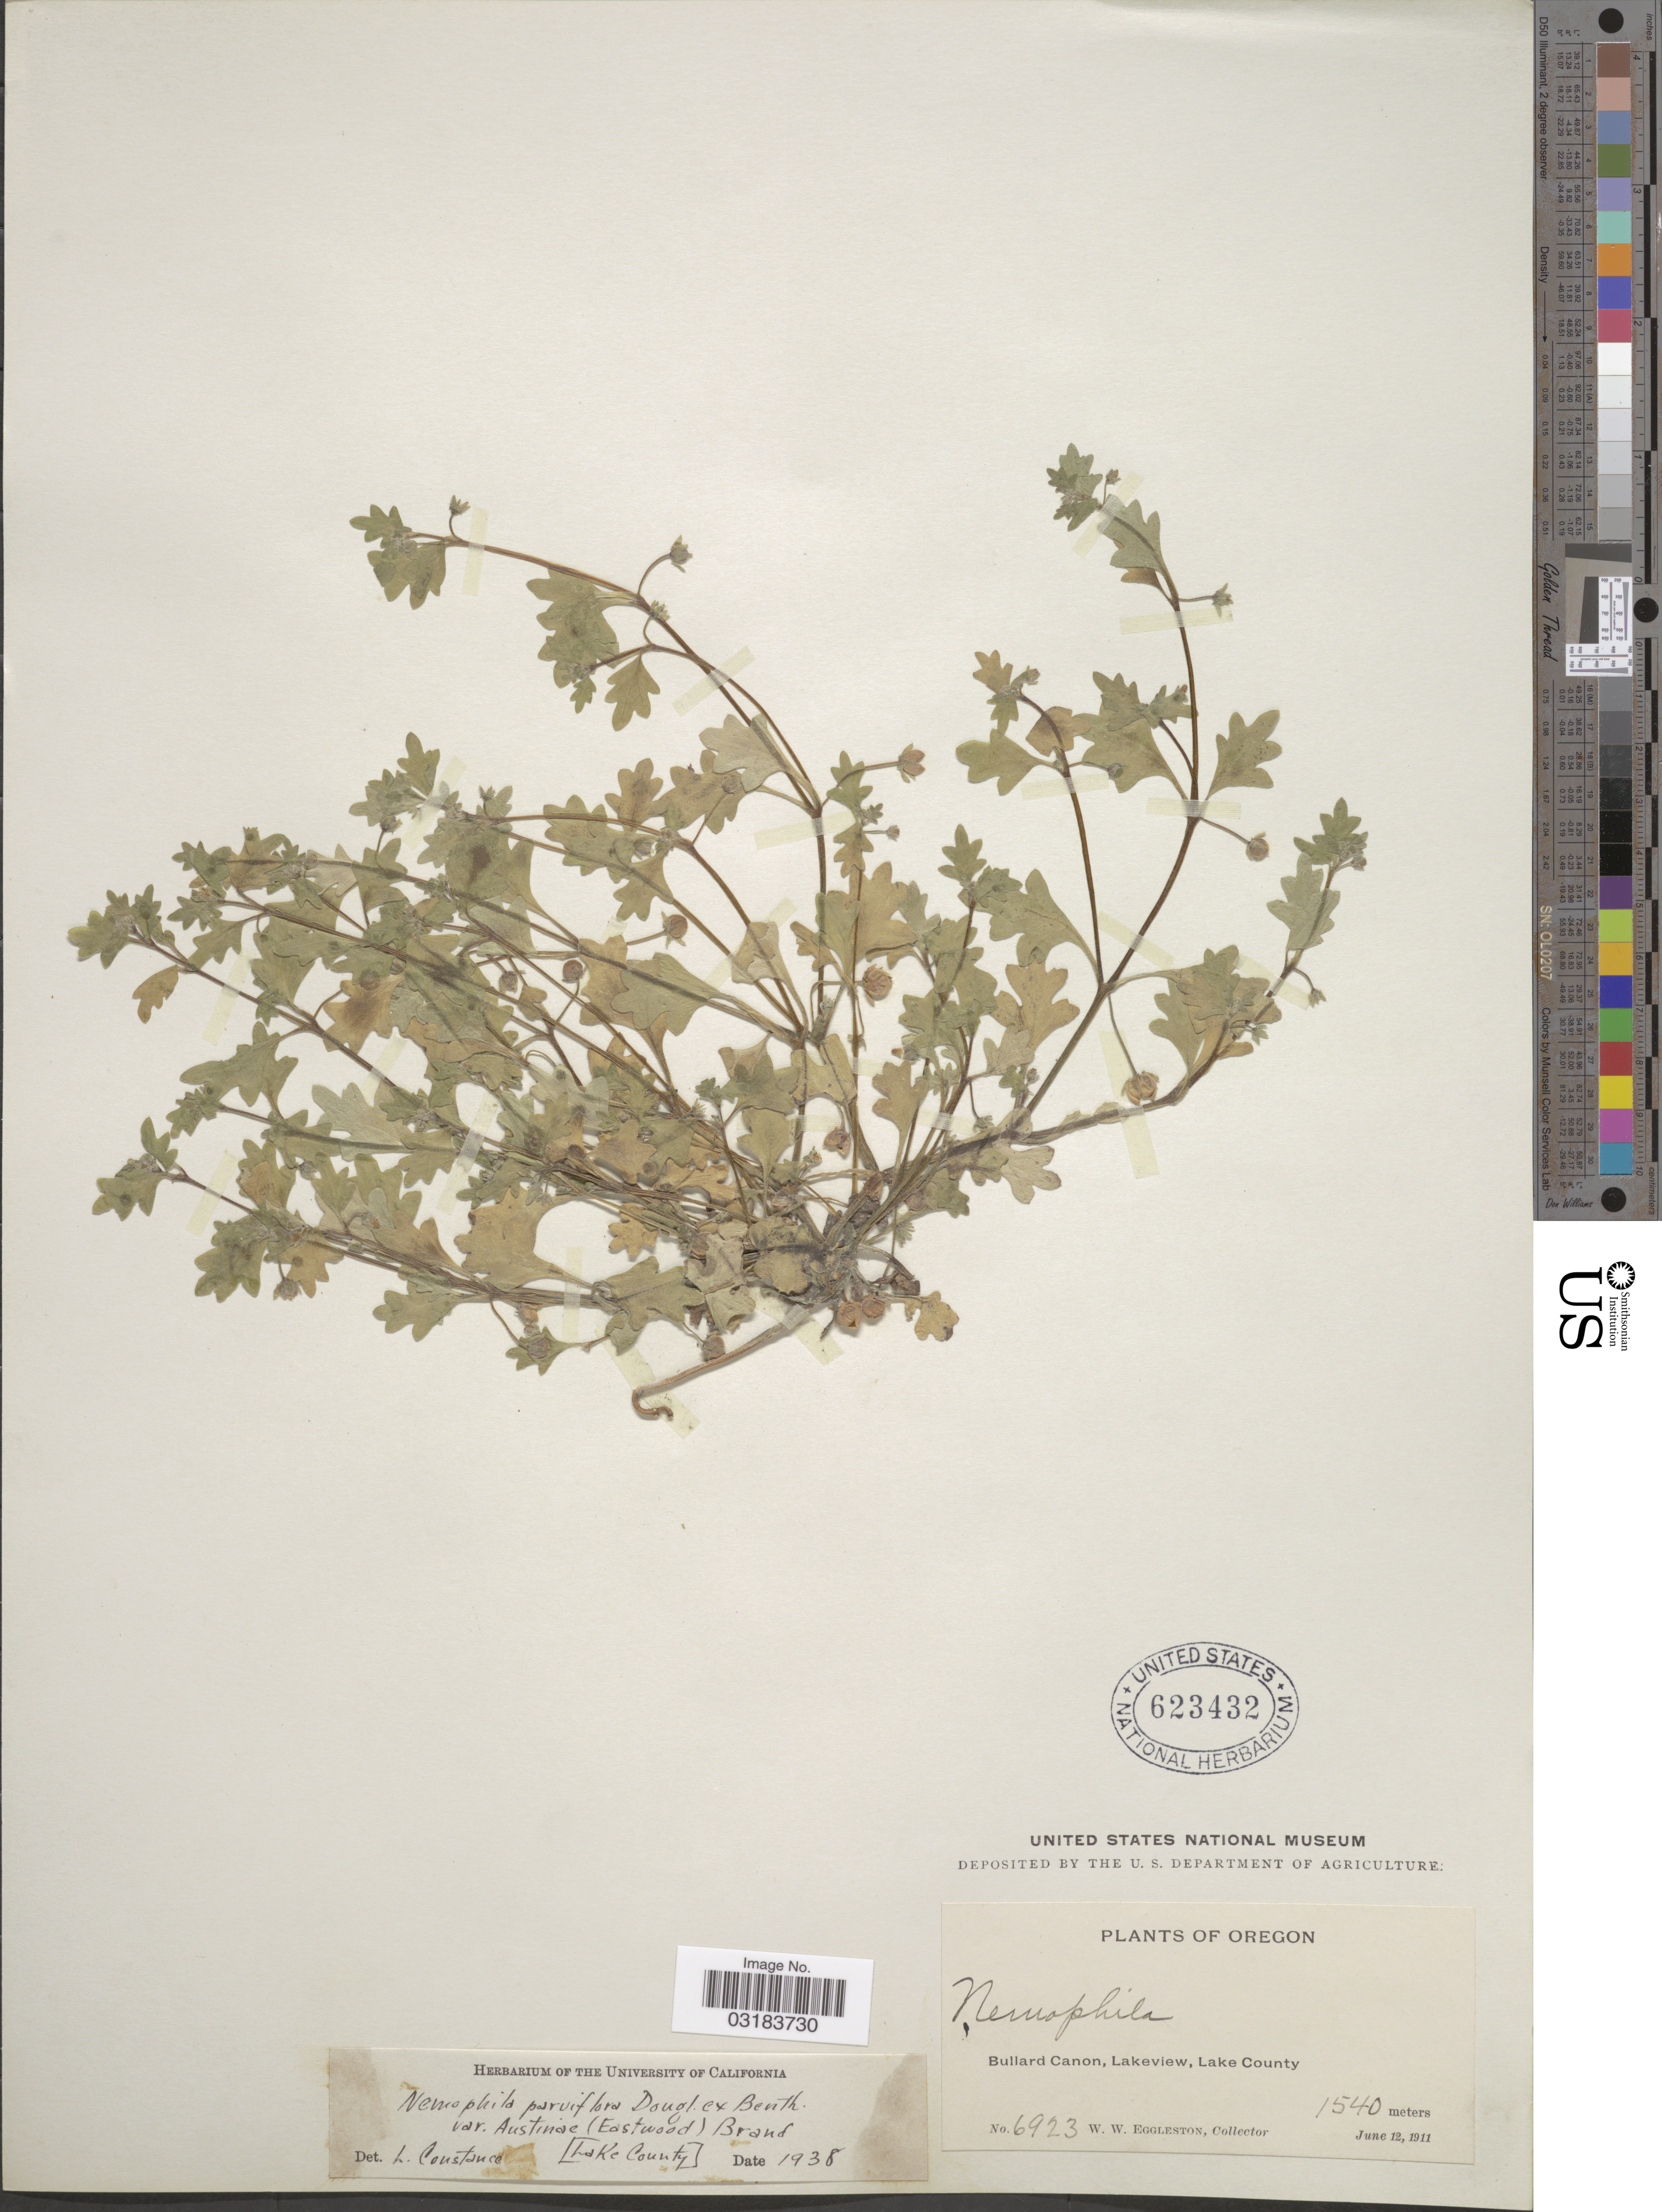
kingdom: Plantae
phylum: Tracheophyta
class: Magnoliopsida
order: Boraginales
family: Hydrophyllaceae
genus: Nemophila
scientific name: Nemophila parviflora var. austiniae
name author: (Eastw.) Brand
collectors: W. W. Eggleston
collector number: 6923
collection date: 1911-06-12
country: United States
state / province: Oregon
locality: Bullard Canon, Lakeview, Lake County.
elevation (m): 1540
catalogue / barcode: US 623432